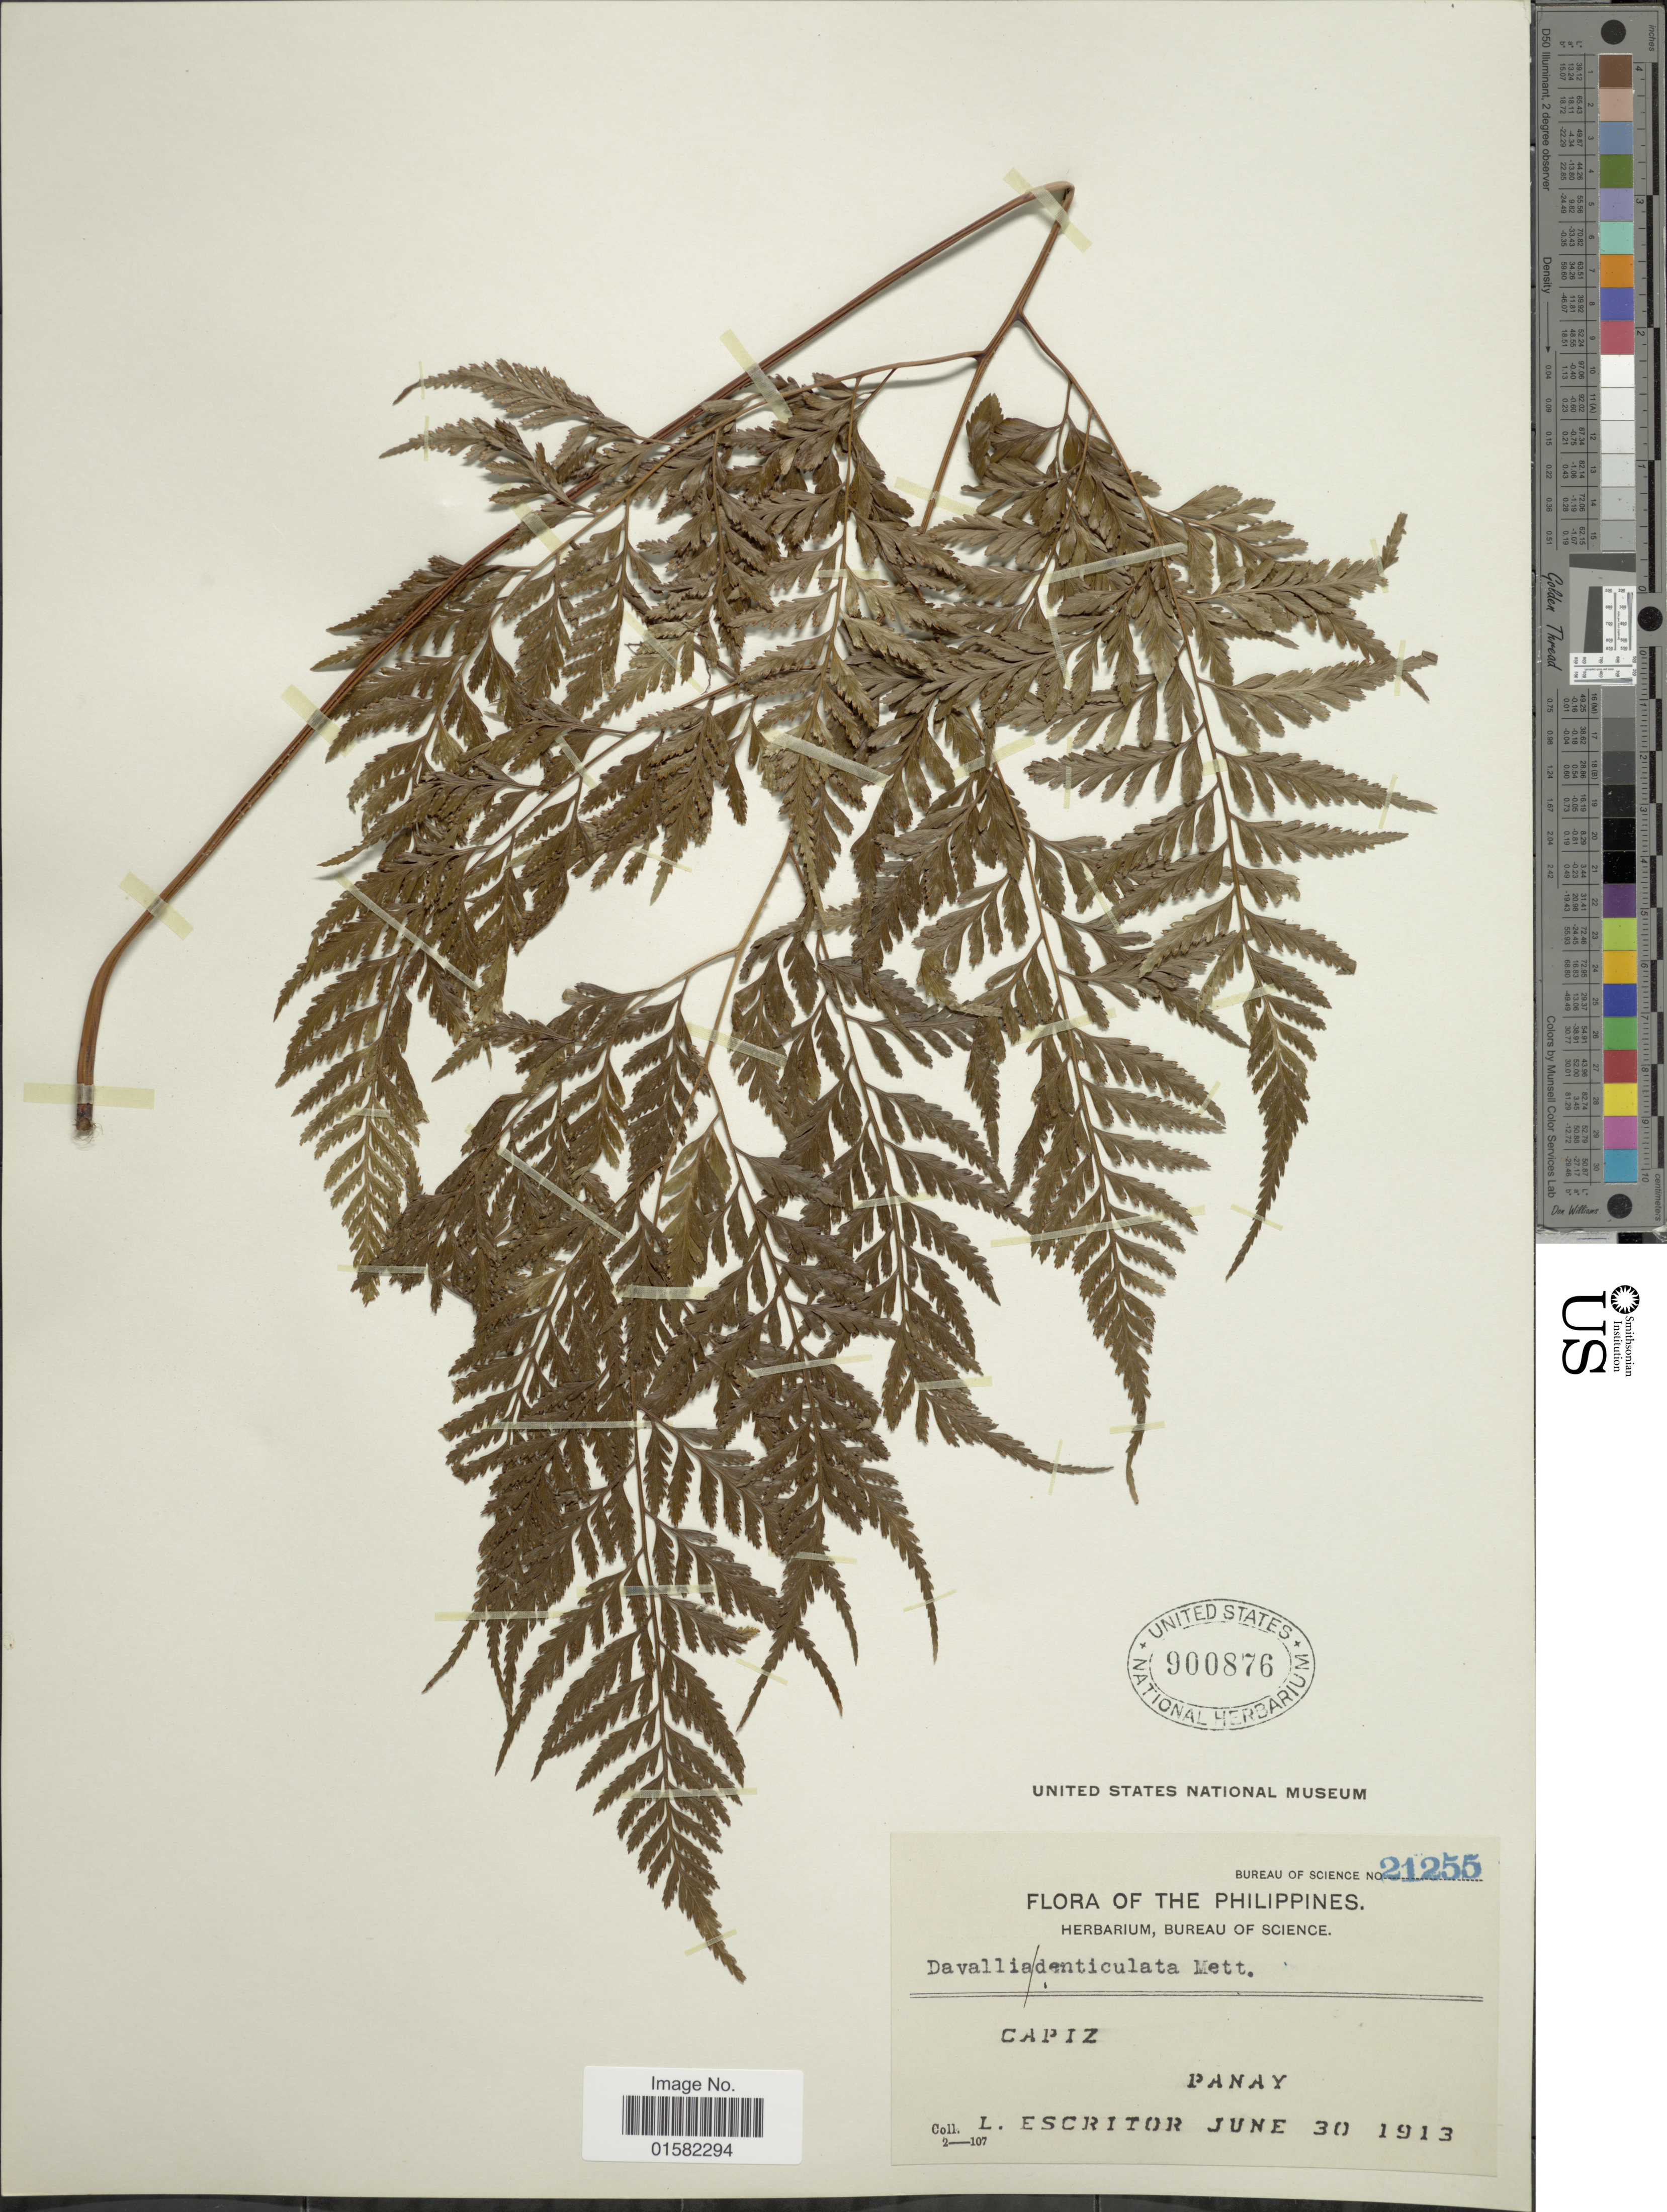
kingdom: Plantae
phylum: Tracheophyta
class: Polypodiopsida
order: Polypodiales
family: Davalliaceae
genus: Wibelia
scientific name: Wibelia denticulata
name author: (Burm. f.) M. Kato & Tsutsumi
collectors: L. Escritor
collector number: Bureau of Science 21255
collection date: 1913-06-30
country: Philippines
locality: Capiz, Panay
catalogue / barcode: US 900876